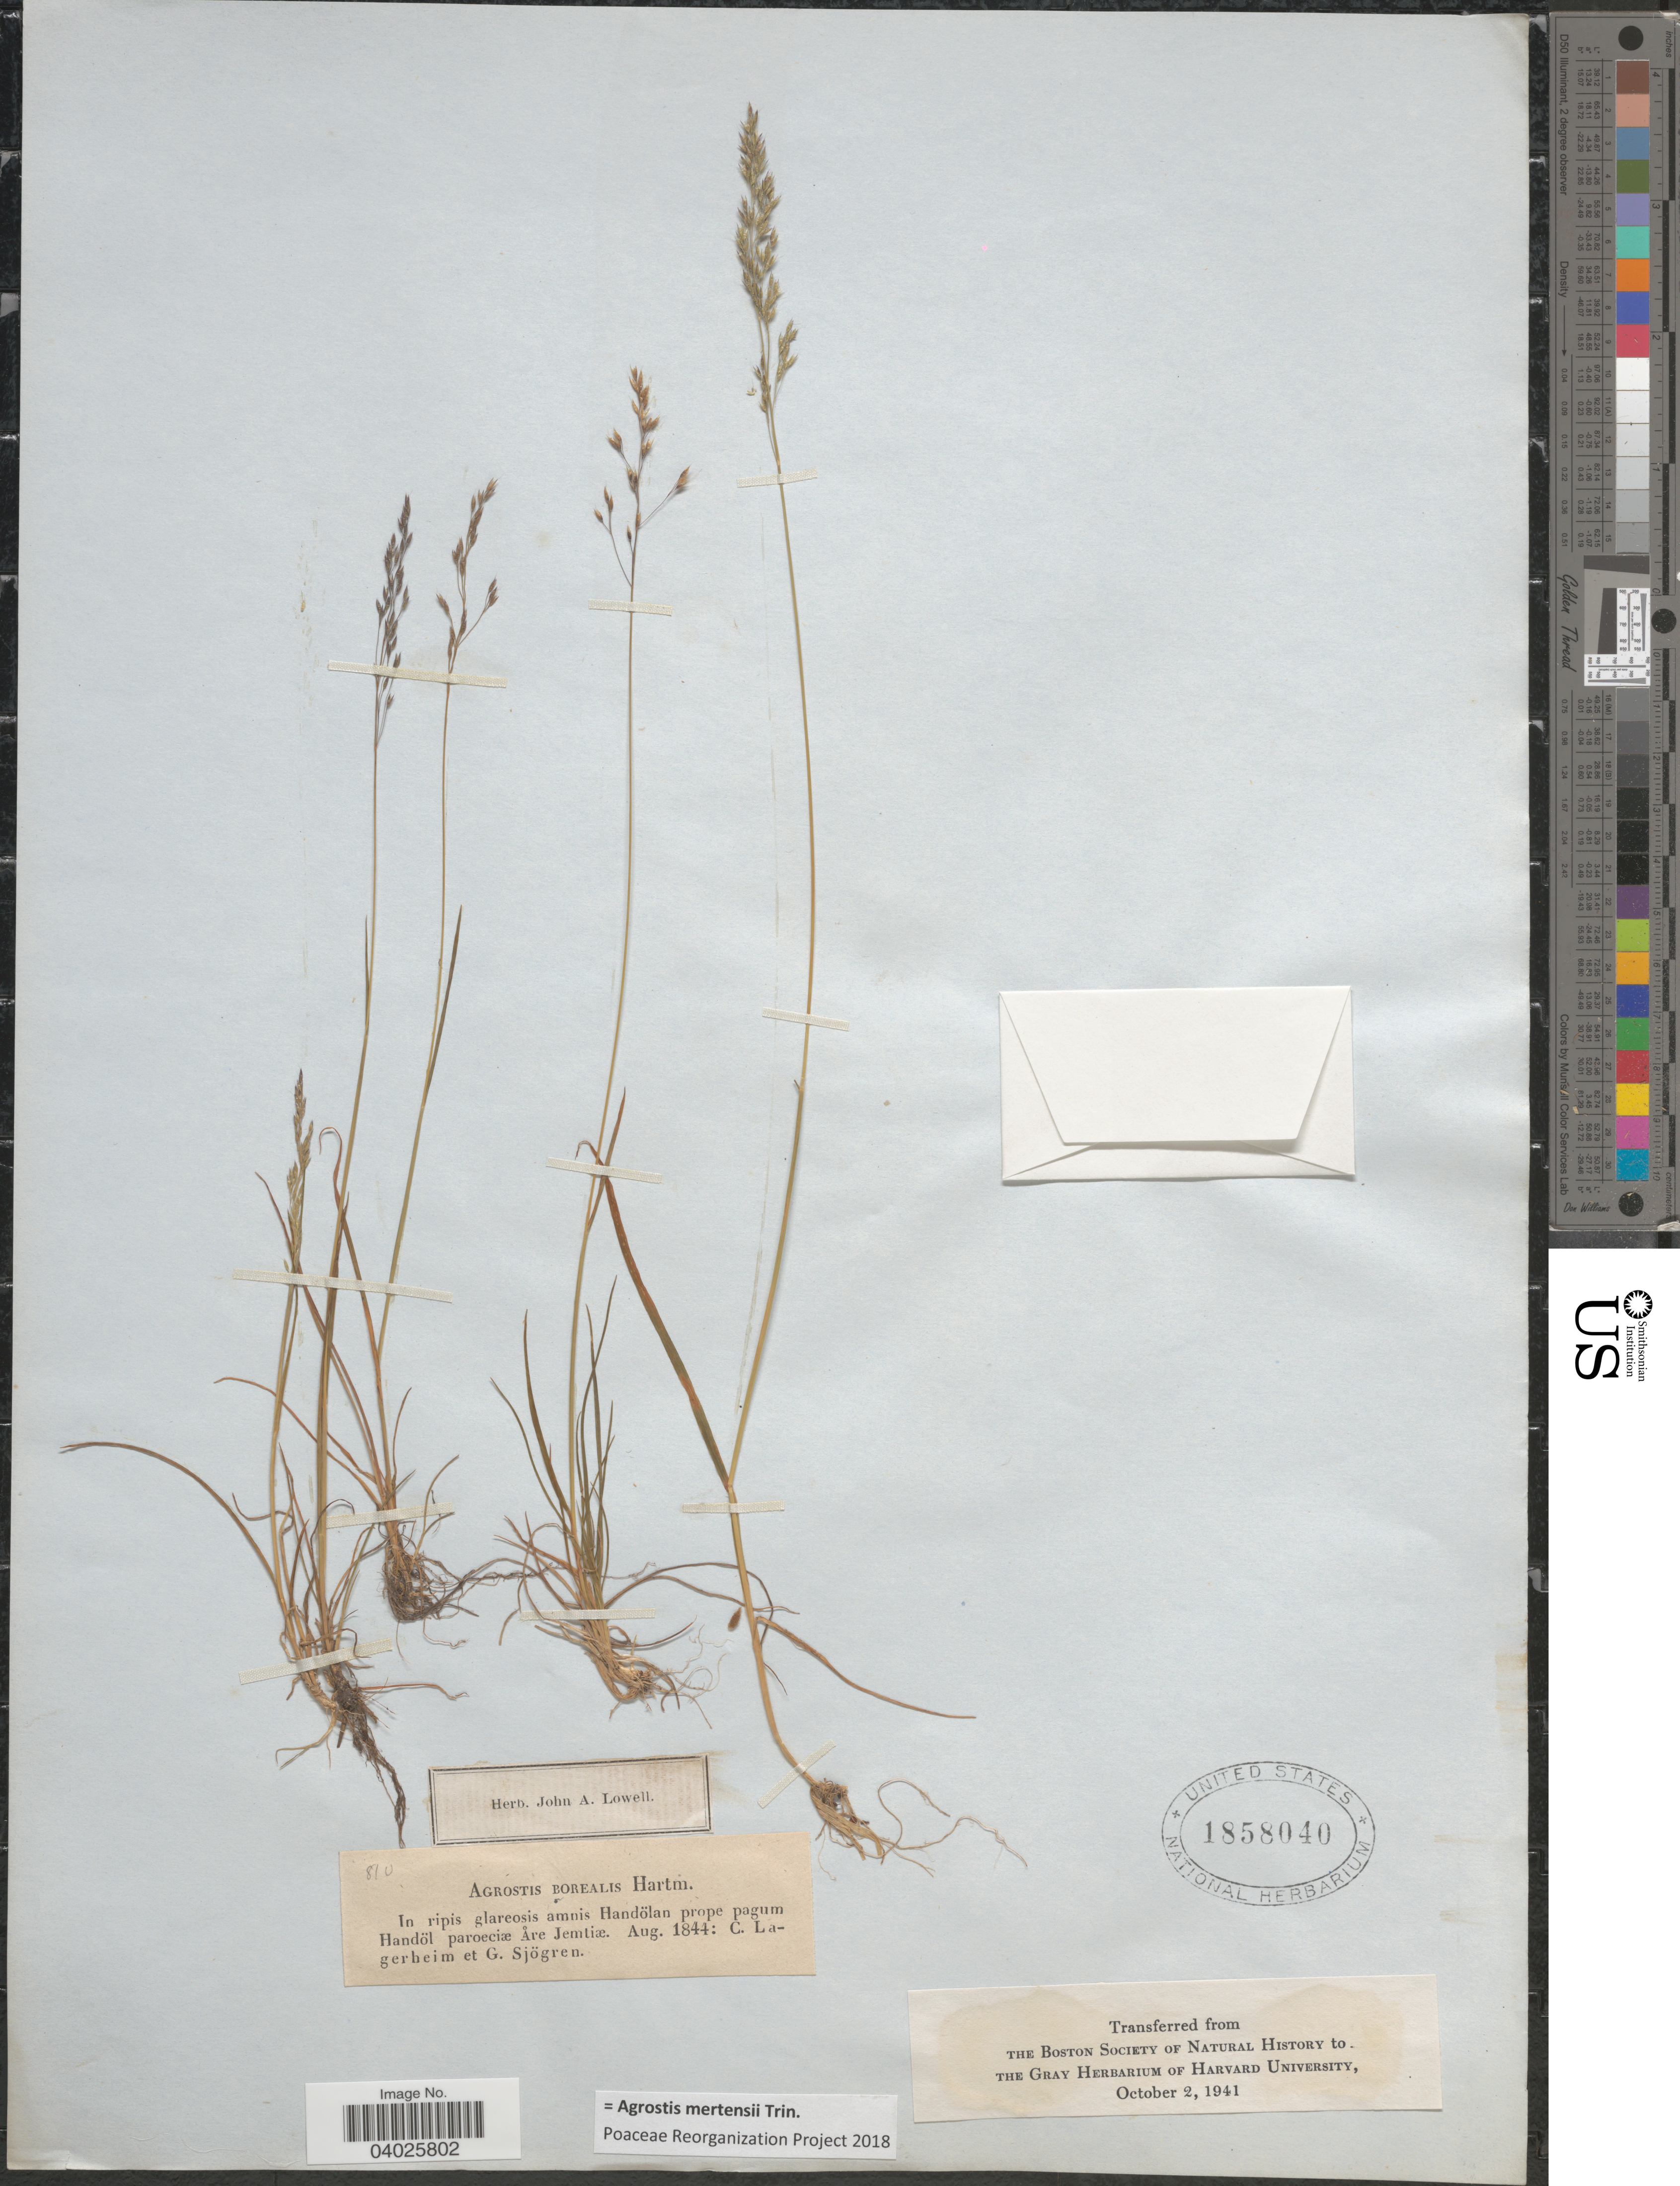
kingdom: Plantae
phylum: Tracheophyta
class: Liliopsida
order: Poales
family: Poaceae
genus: Agrostis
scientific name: Agrostis mertensii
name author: Trin.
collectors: C. Lagerheim & G. Sjögren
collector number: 810?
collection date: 1844-08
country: Sweden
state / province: Jämtland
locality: In ripis glareosis amnis Handölan prope pagum Handöl paroeciæ Åre Jemtiæ.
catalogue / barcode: US 1858040